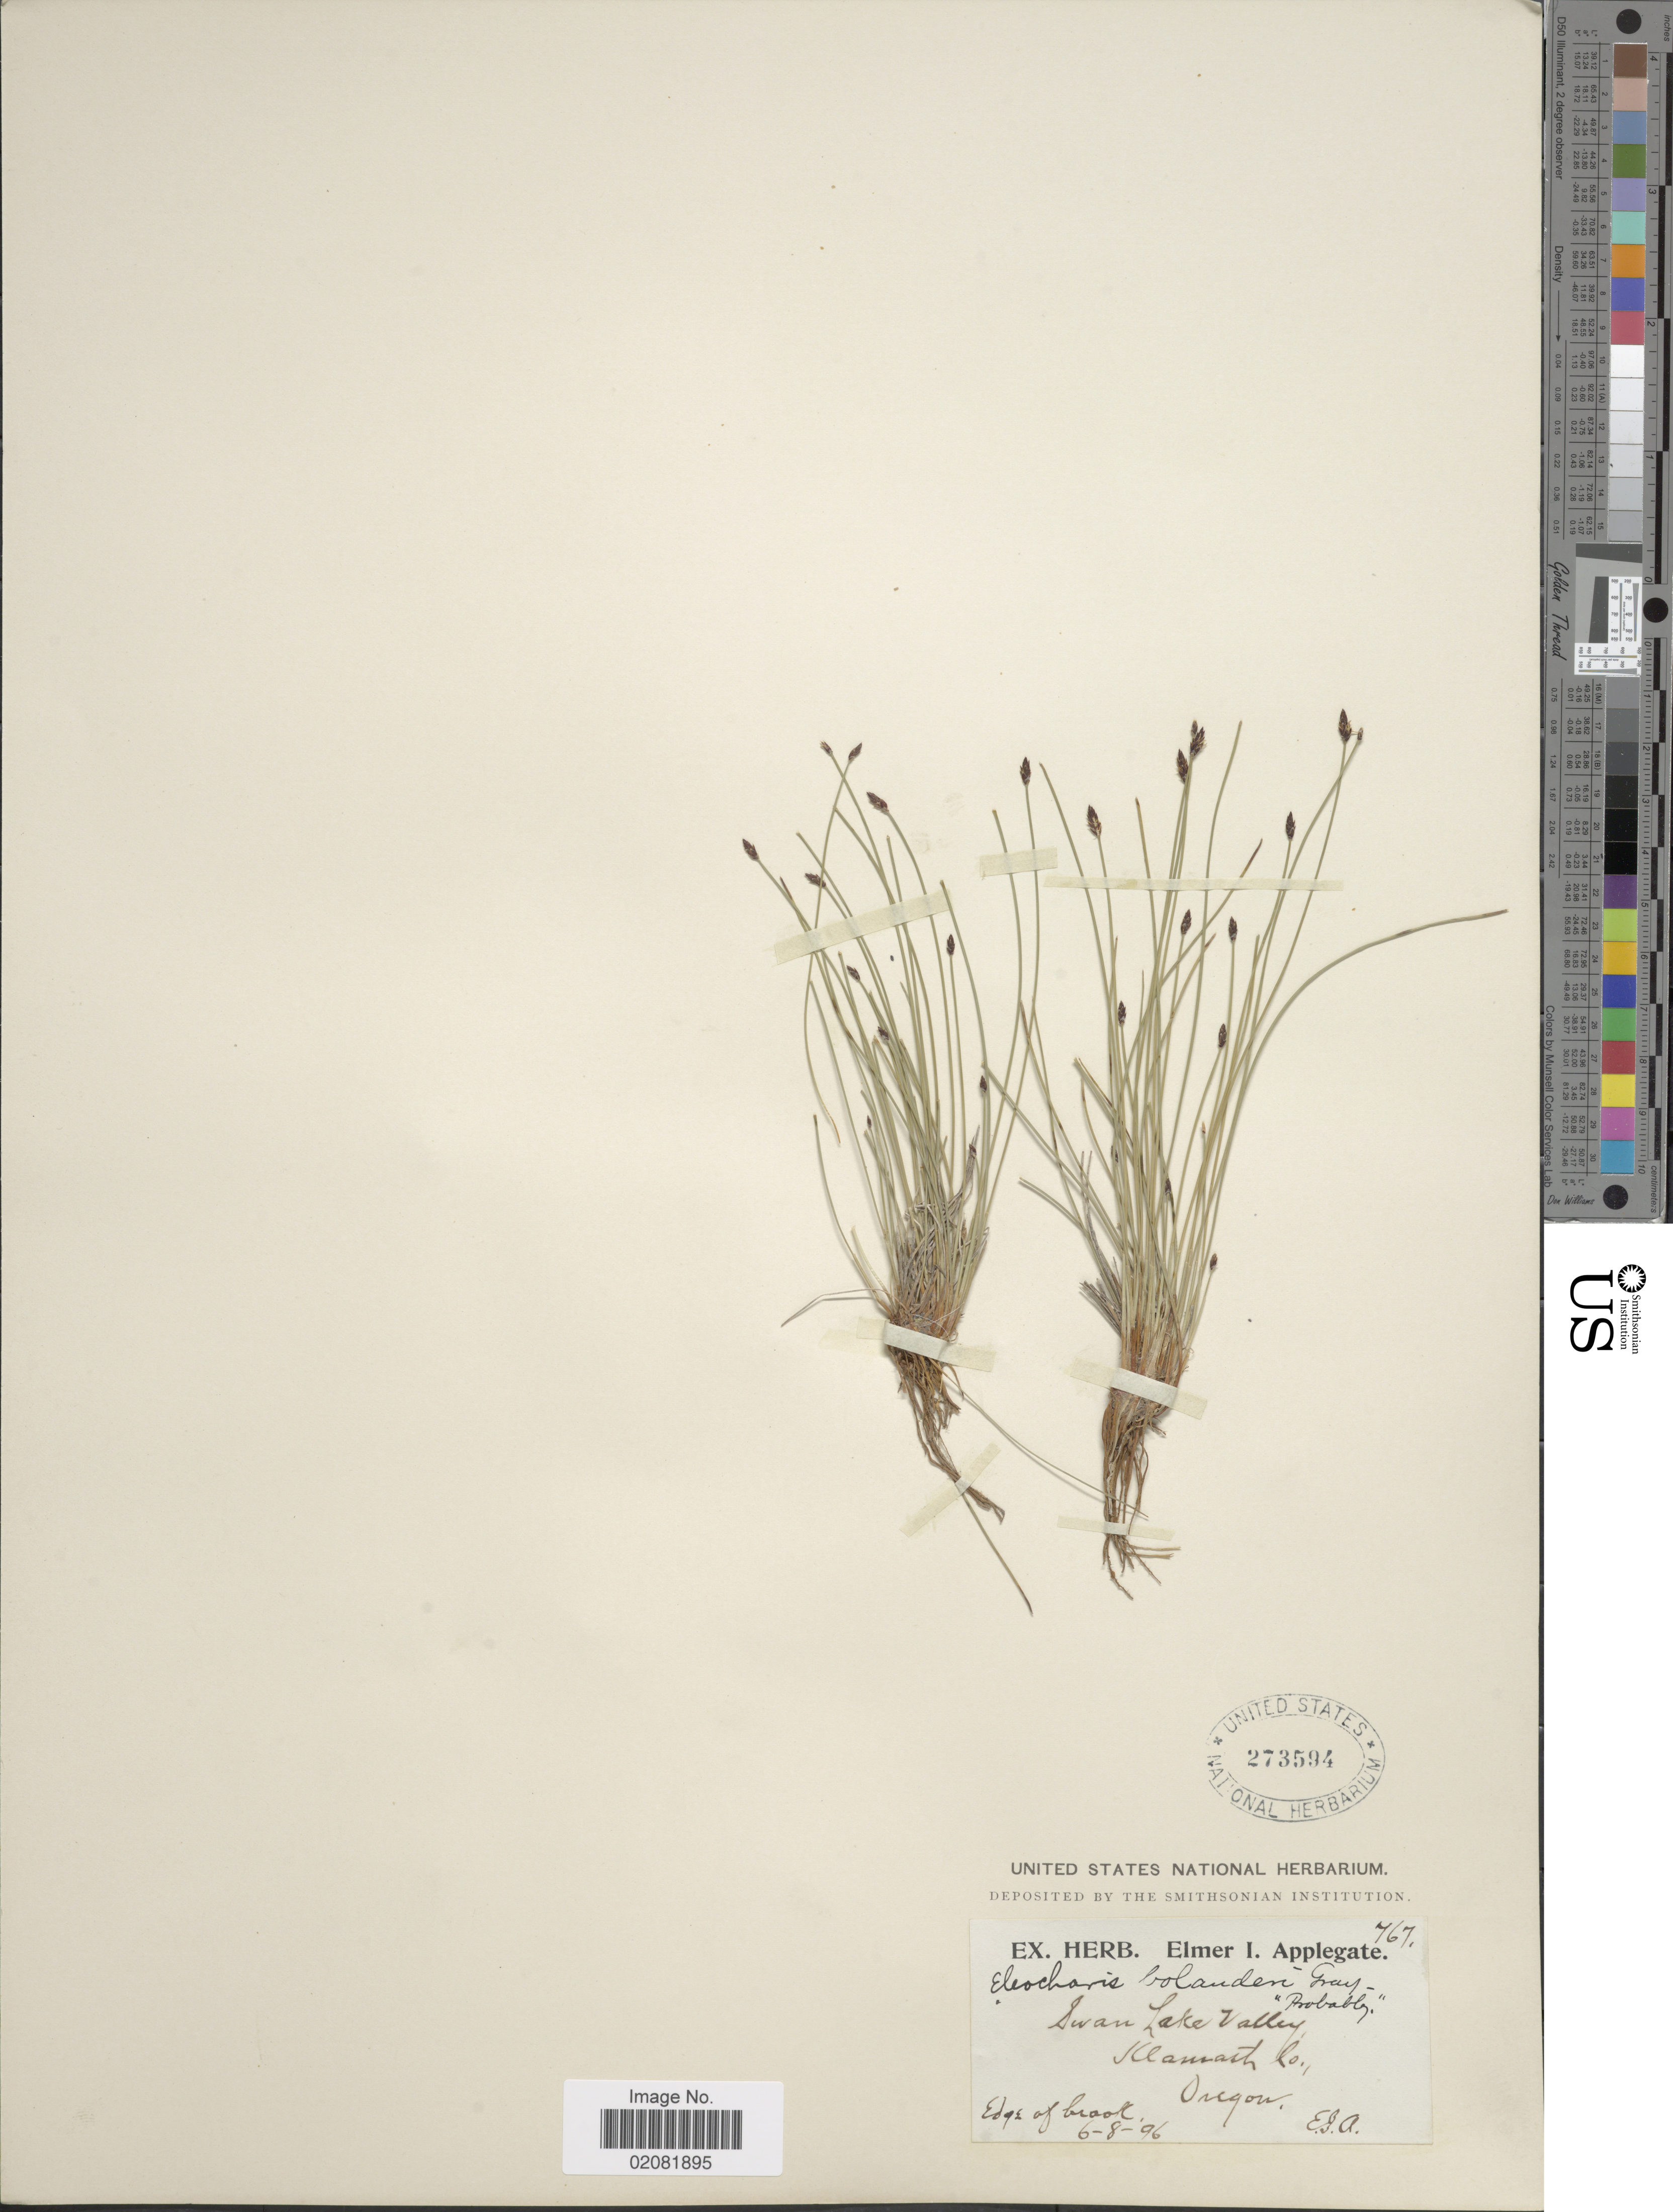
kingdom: Plantae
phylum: Tracheophyta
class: Liliopsida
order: Poales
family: Cyperaceae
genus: Eleocharis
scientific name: Eleocharis bolanderi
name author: A. Gray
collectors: E. I. Applegate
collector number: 767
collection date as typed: Transcribed d/m/y: 8/6/96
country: United States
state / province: Oregon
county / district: Klamath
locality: Swan Lake Valley, Klamath Co.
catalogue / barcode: US 273594